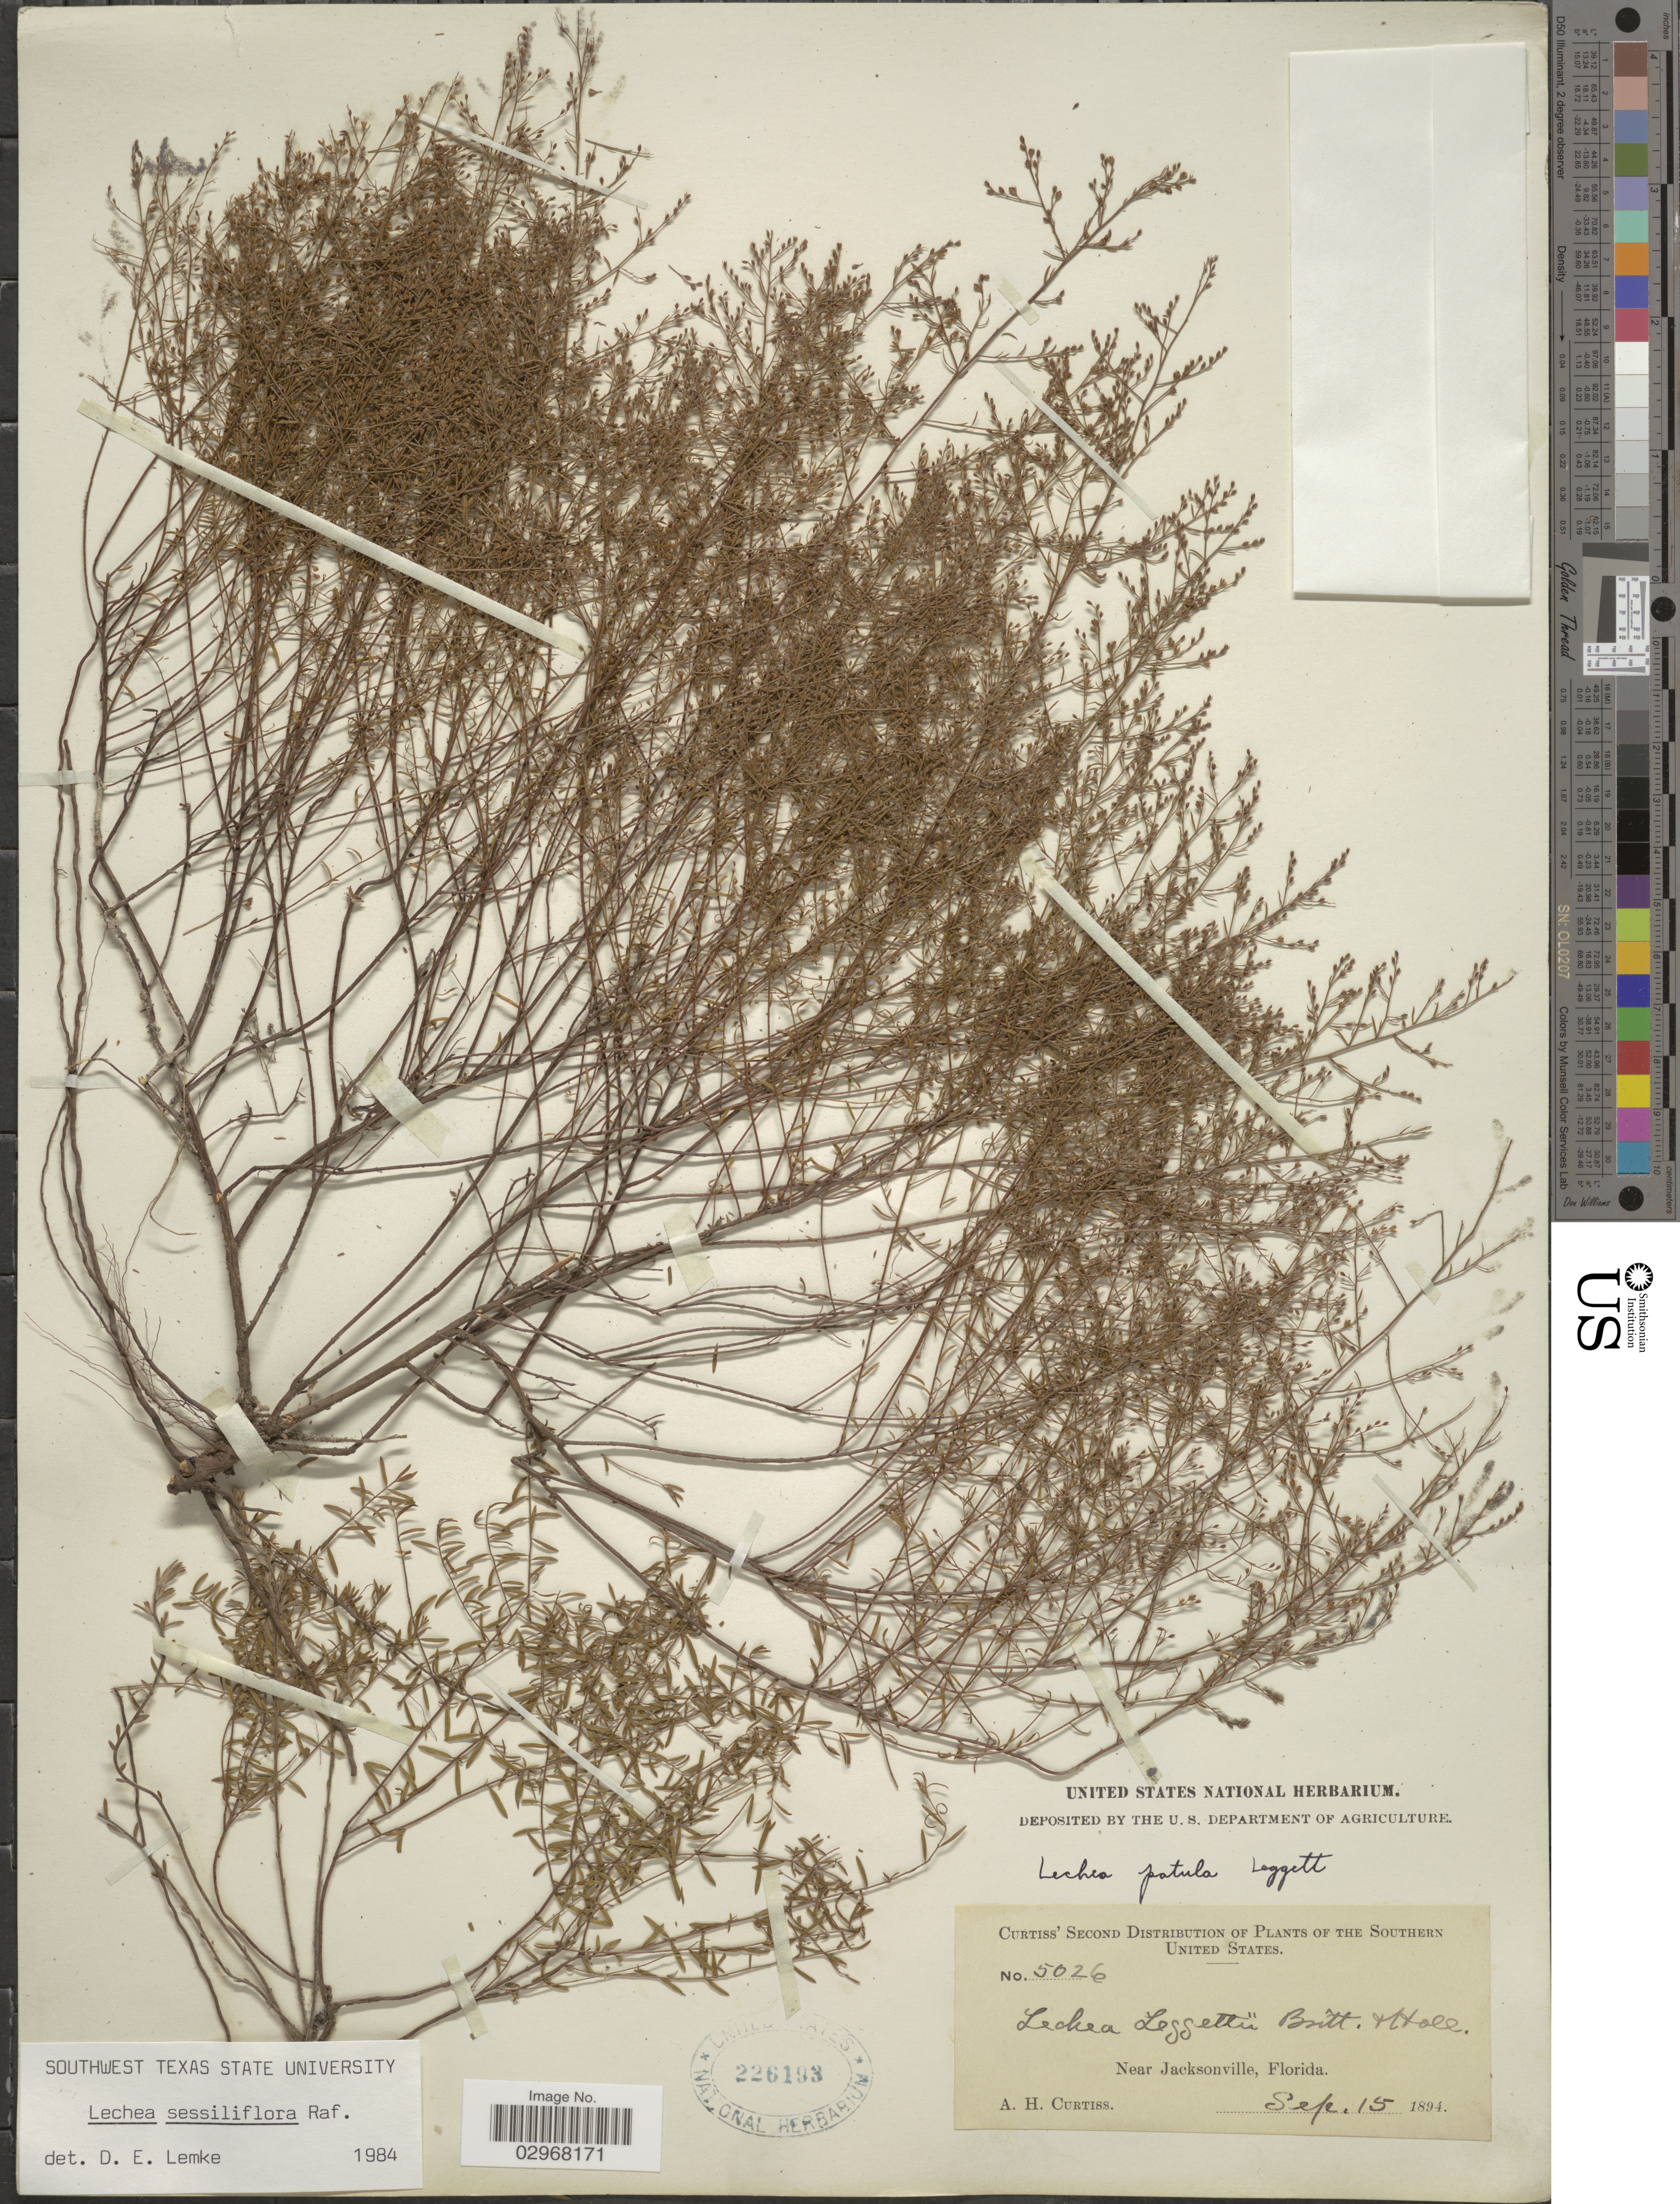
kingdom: Plantae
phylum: Tracheophyta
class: Magnoliopsida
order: Malvales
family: Cistaceae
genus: Lechea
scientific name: Lechea sessiliflora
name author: Raf.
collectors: A. H. Curtiss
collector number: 5026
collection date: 1894-09-15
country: United States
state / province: Florida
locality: Southern United States. Near Jacksonville.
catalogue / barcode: US 226193